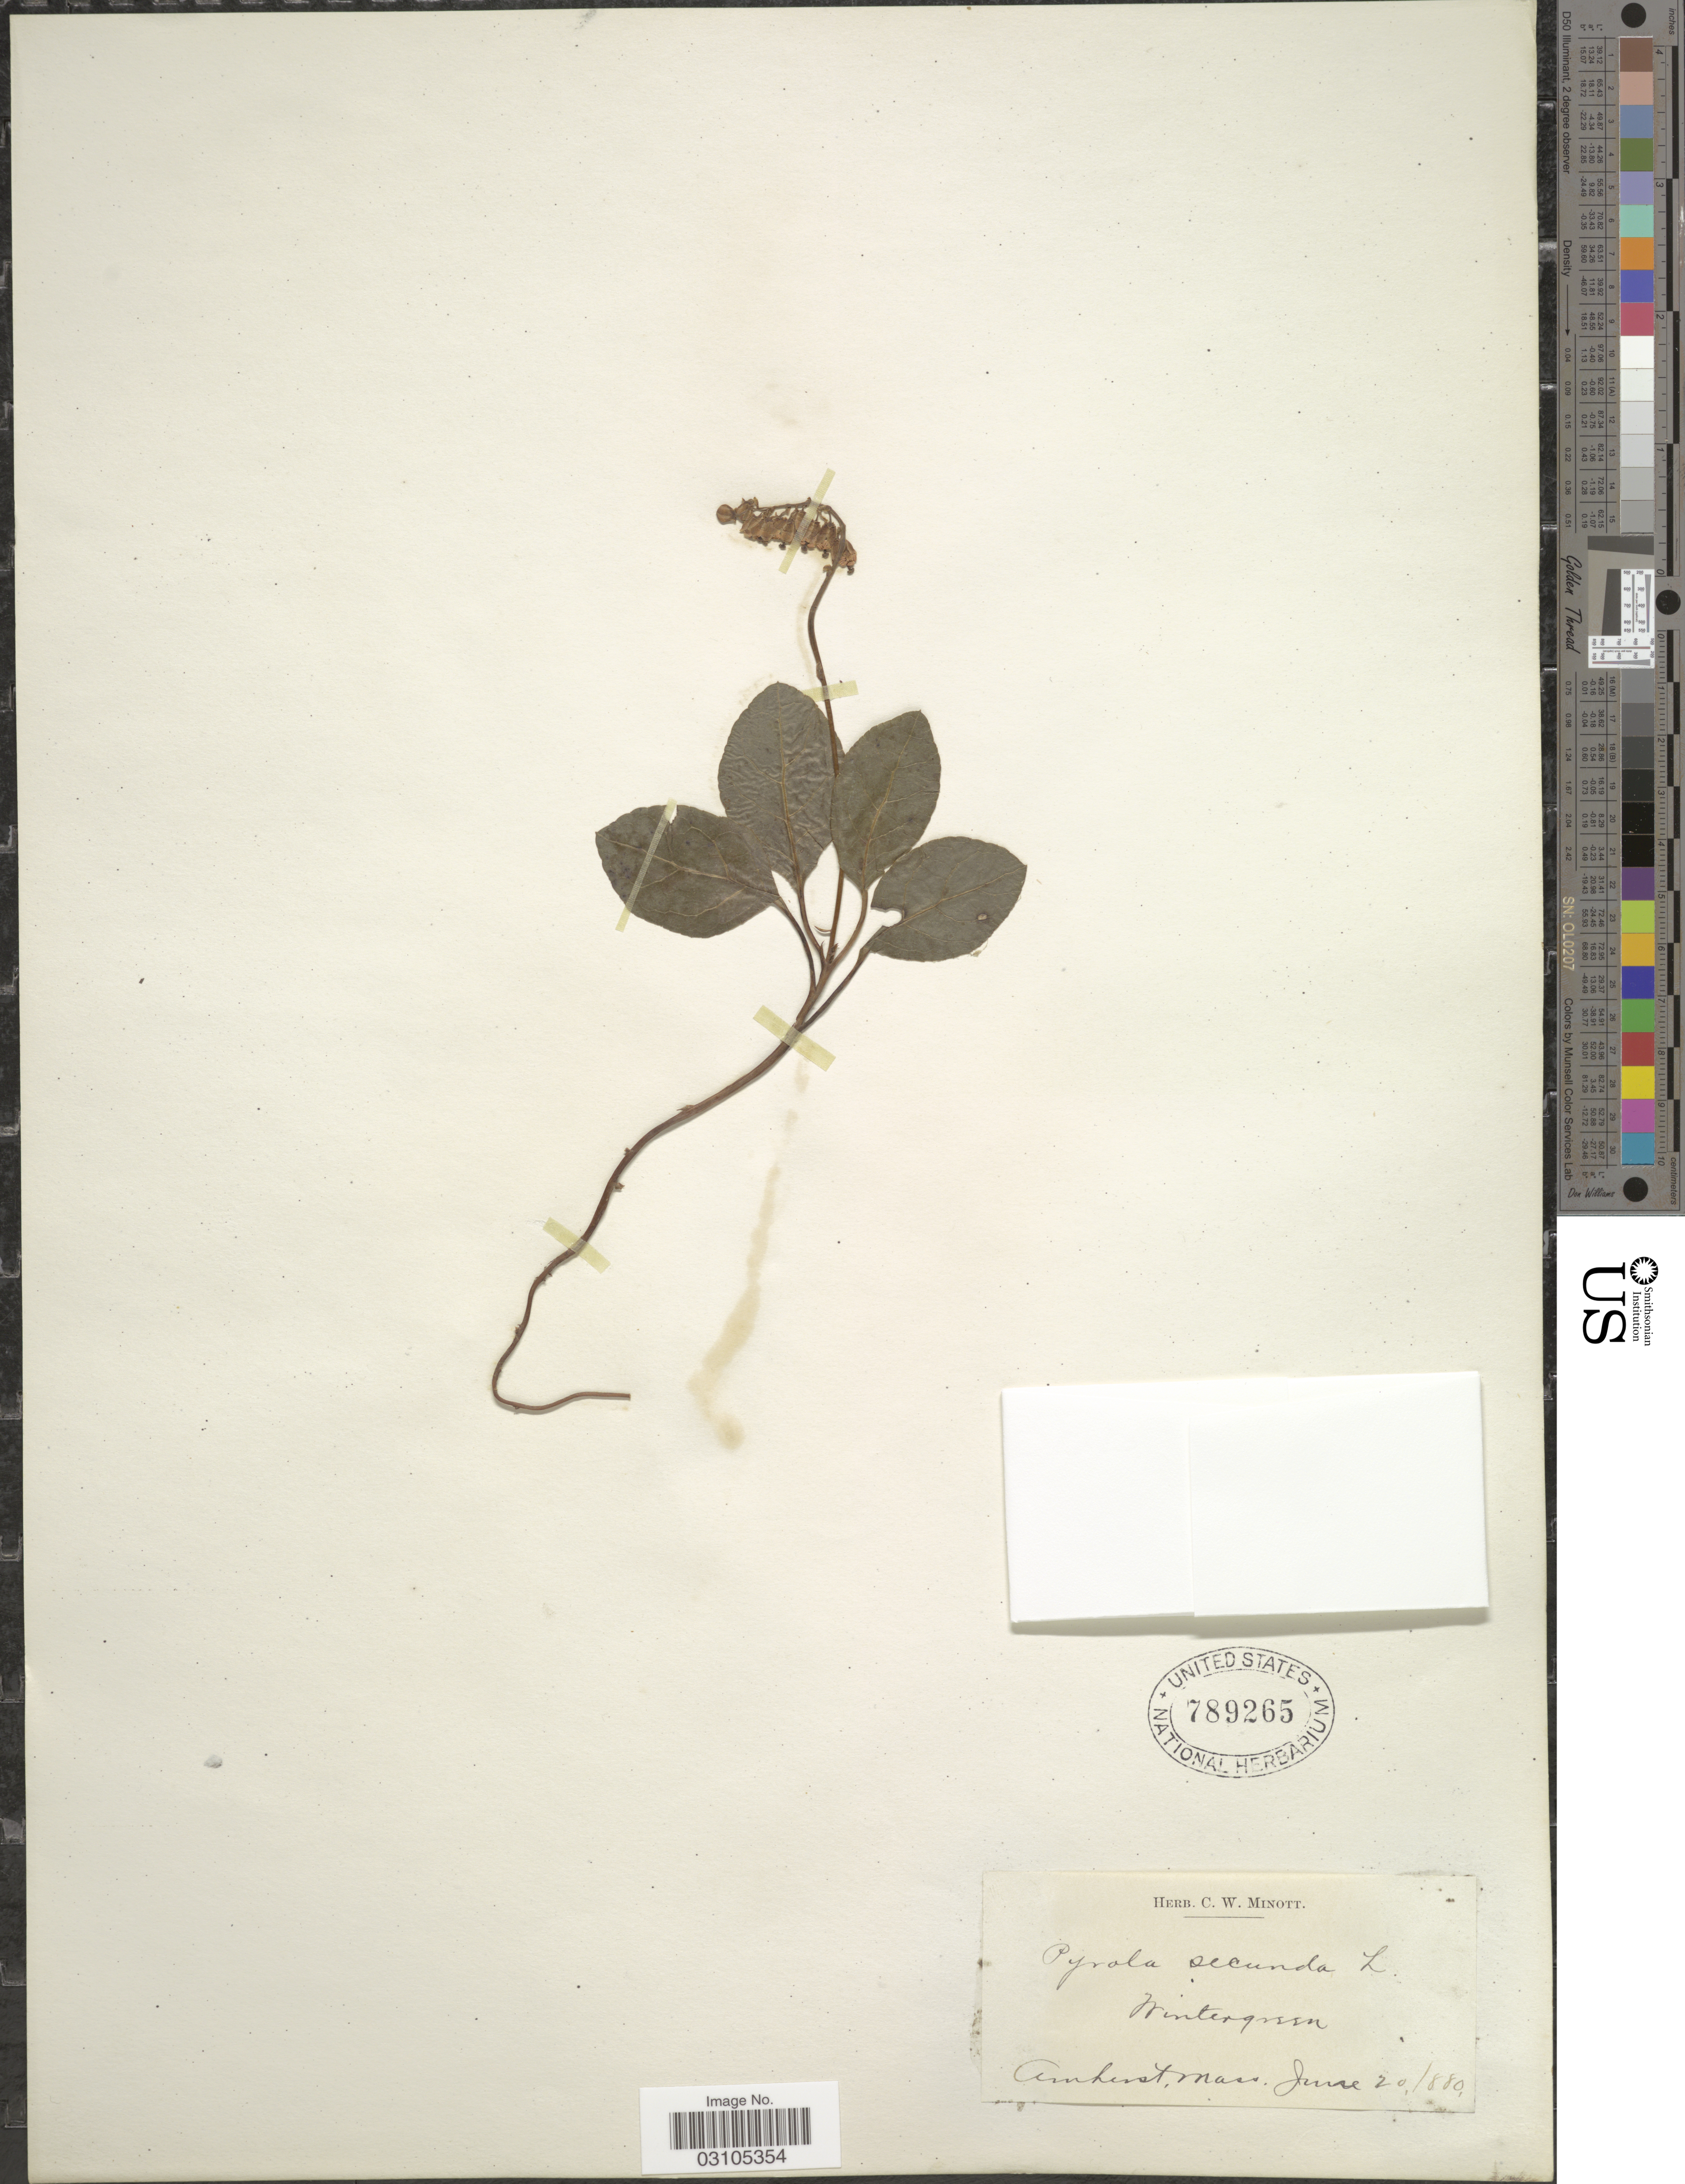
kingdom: Plantae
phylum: Tracheophyta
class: Magnoliopsida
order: Ericales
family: Ericaceae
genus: Orthilia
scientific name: Orthilia secunda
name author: (L.) House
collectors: ex herb. C. W. Minott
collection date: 1880-06-20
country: United States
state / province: Massachusetts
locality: Amherst.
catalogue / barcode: US 789265